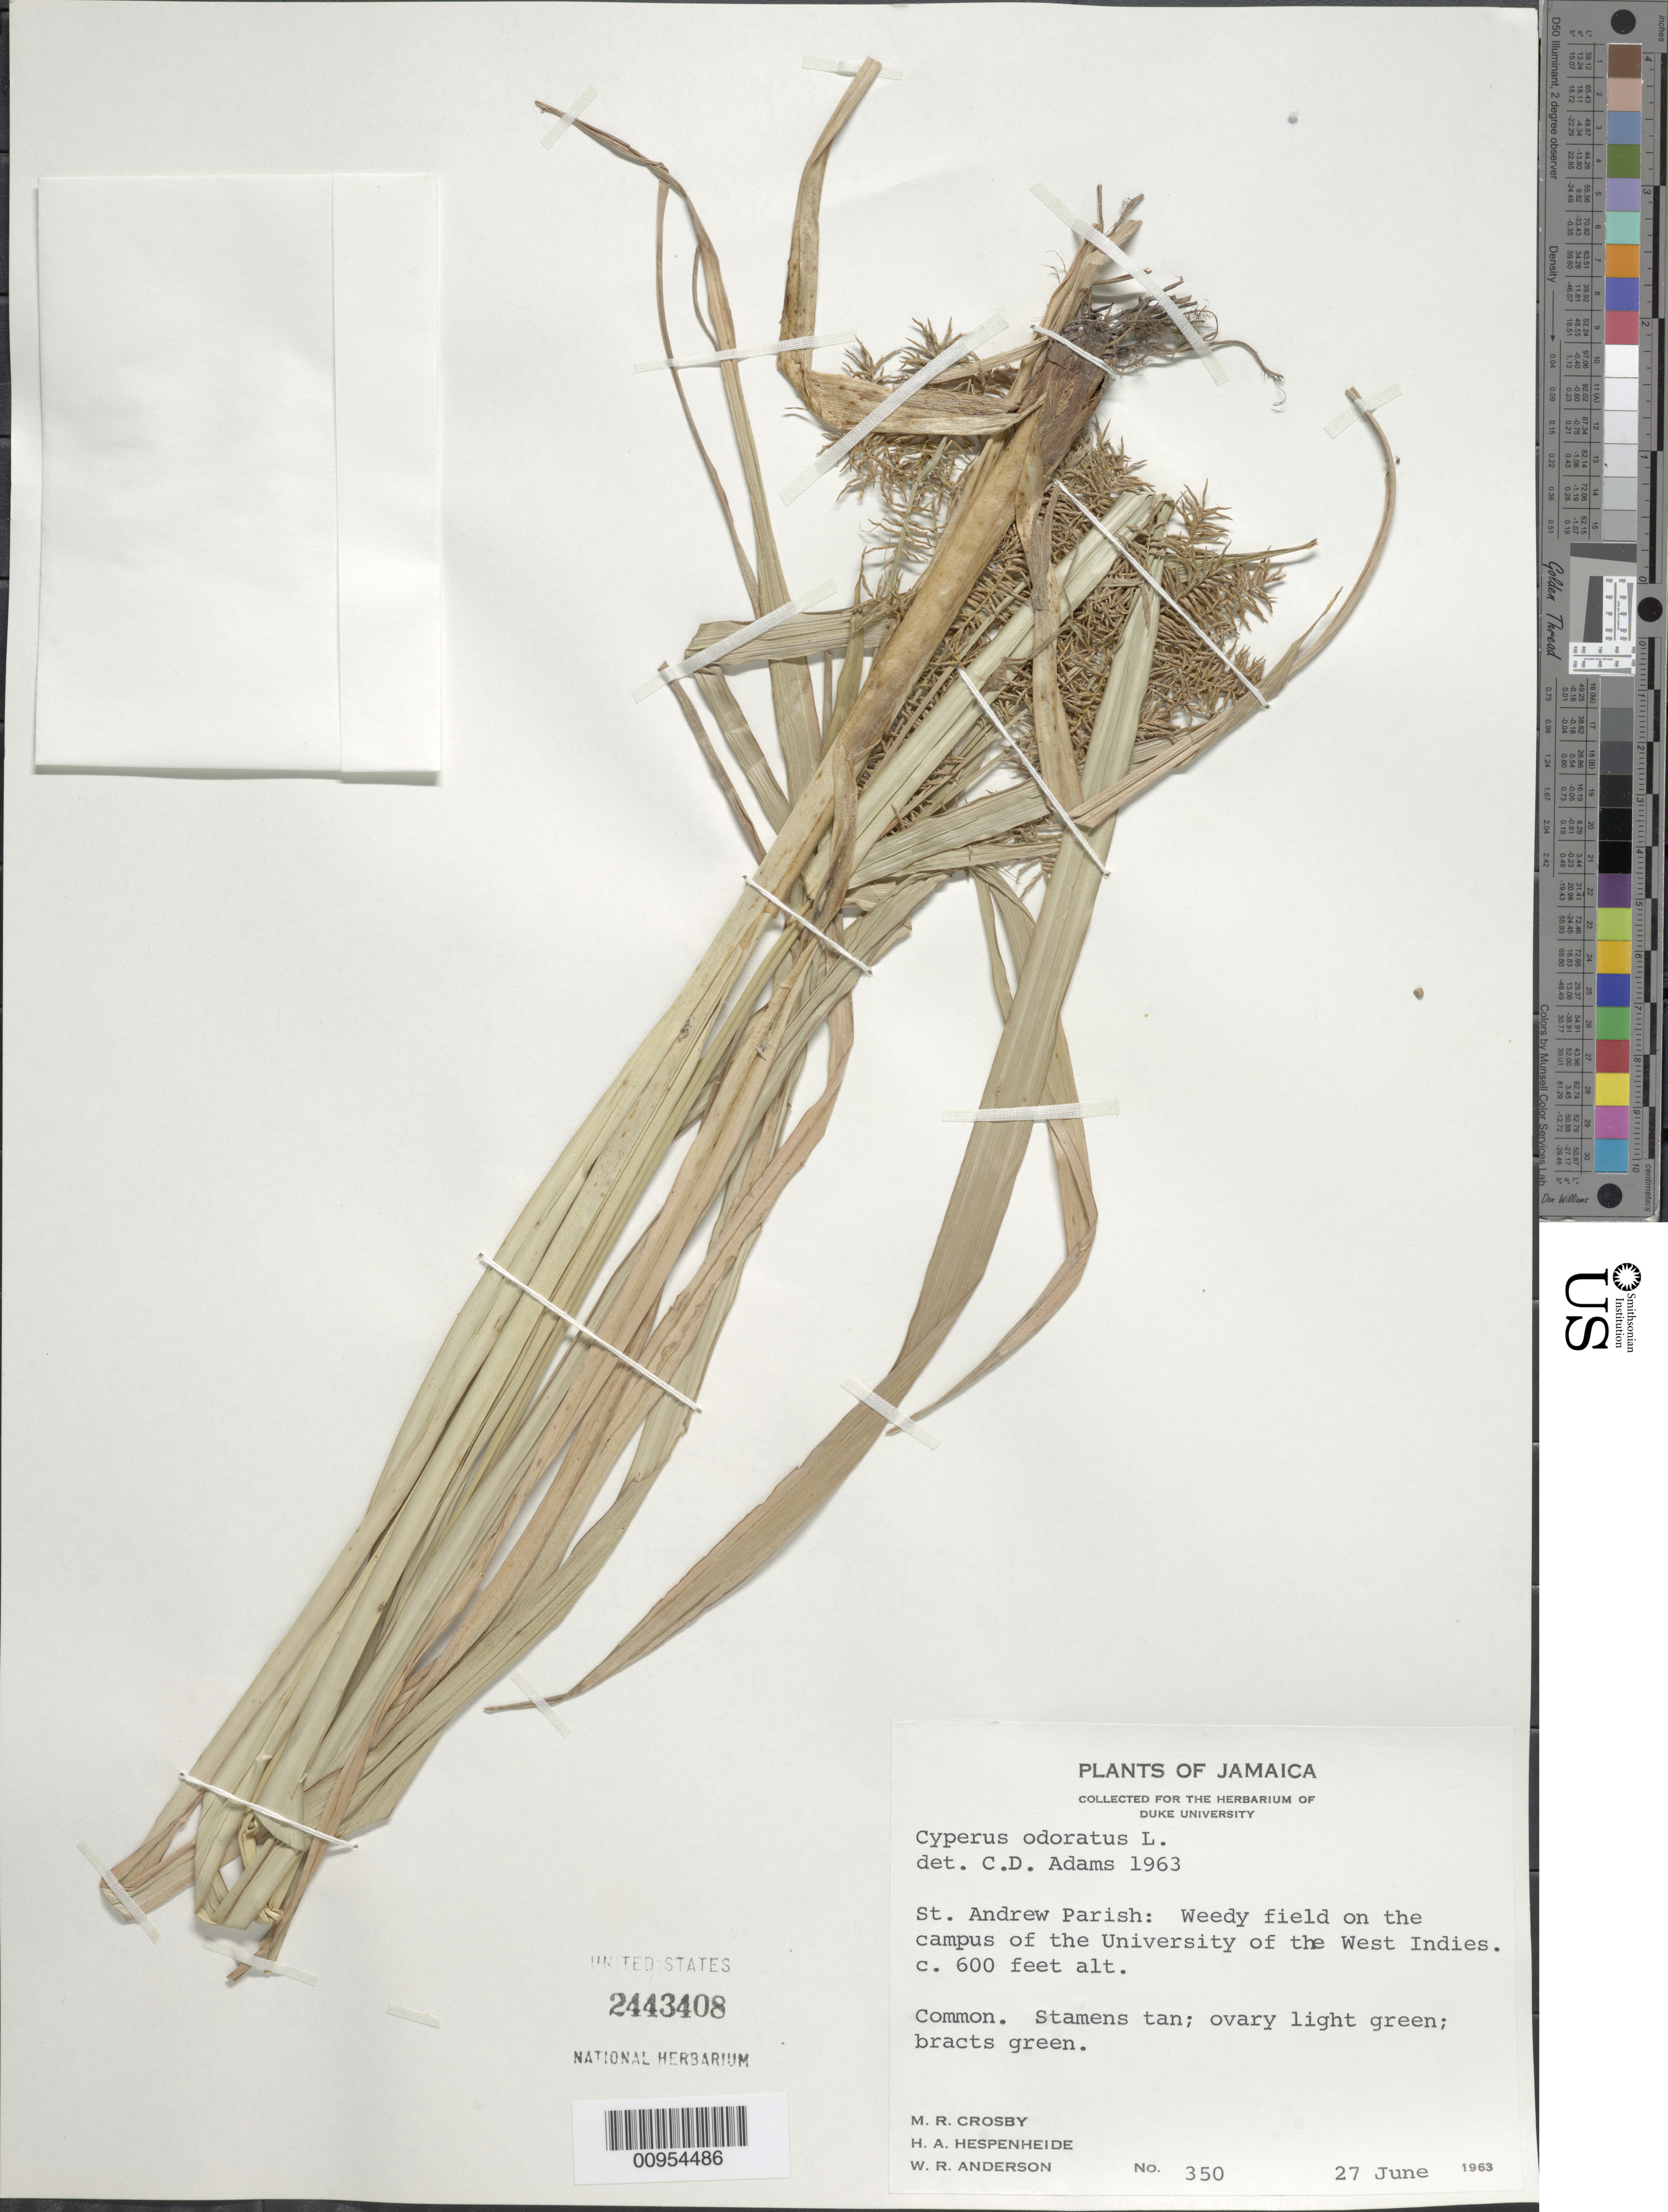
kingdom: Plantae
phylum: Tracheophyta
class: Liliopsida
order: Poales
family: Cyperaceae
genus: Cyperus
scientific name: Cyperus odoratus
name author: L.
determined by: Adams, C. D.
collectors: M. R. Crosby, H. A. Hespenheide & W. R. Anderson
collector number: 350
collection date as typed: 27 Jun 1963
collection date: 1963-06-27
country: Jamaica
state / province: Saint Andrew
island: Jamaica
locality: field on campus of the University of the West Indies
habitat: Weedy field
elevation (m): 183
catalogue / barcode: US 2443408